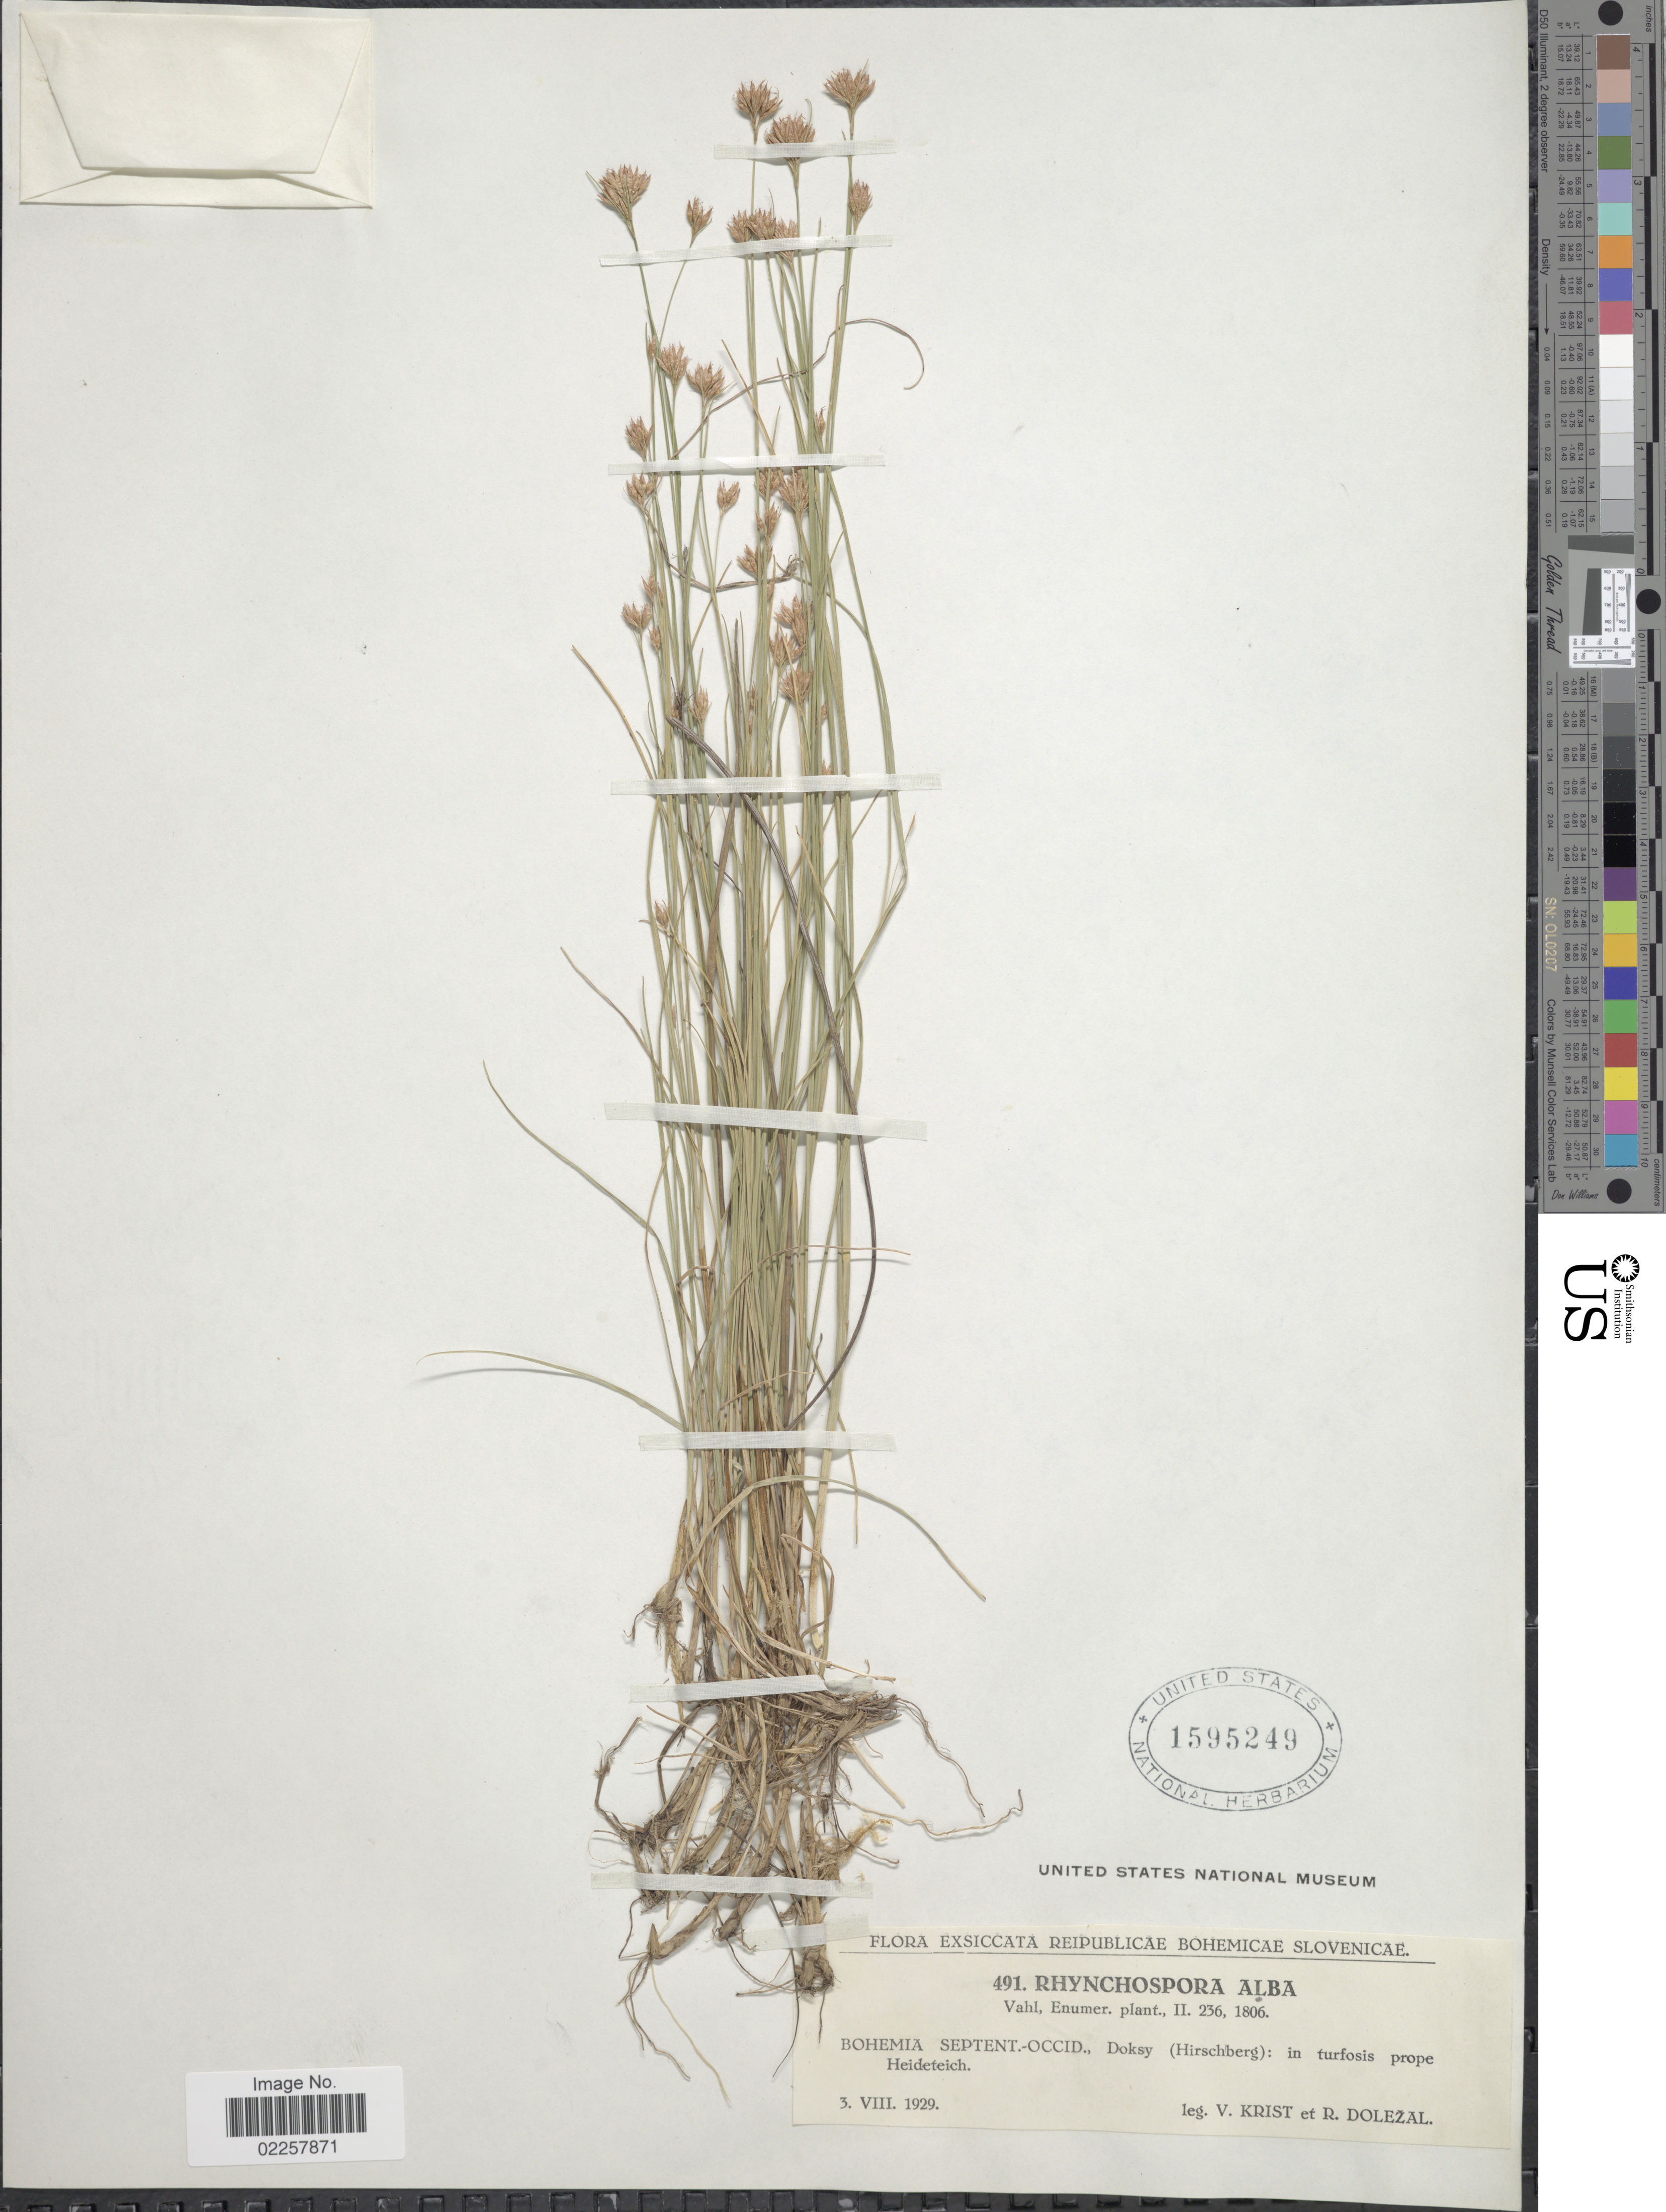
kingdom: Plantae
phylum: Tracheophyta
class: Liliopsida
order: Poales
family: Cyperaceae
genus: Rhynchospora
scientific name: Rhynchospora alba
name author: (L.) Vahl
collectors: V. Krist & R. Dolezal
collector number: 491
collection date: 1929-08-03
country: Slovenia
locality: Reipublicae Bohemicae Slovenicae, Bohemia Septent.-Occid., Doksy (Hirschberg): in turfosis prope Heideteich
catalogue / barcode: US 1595249